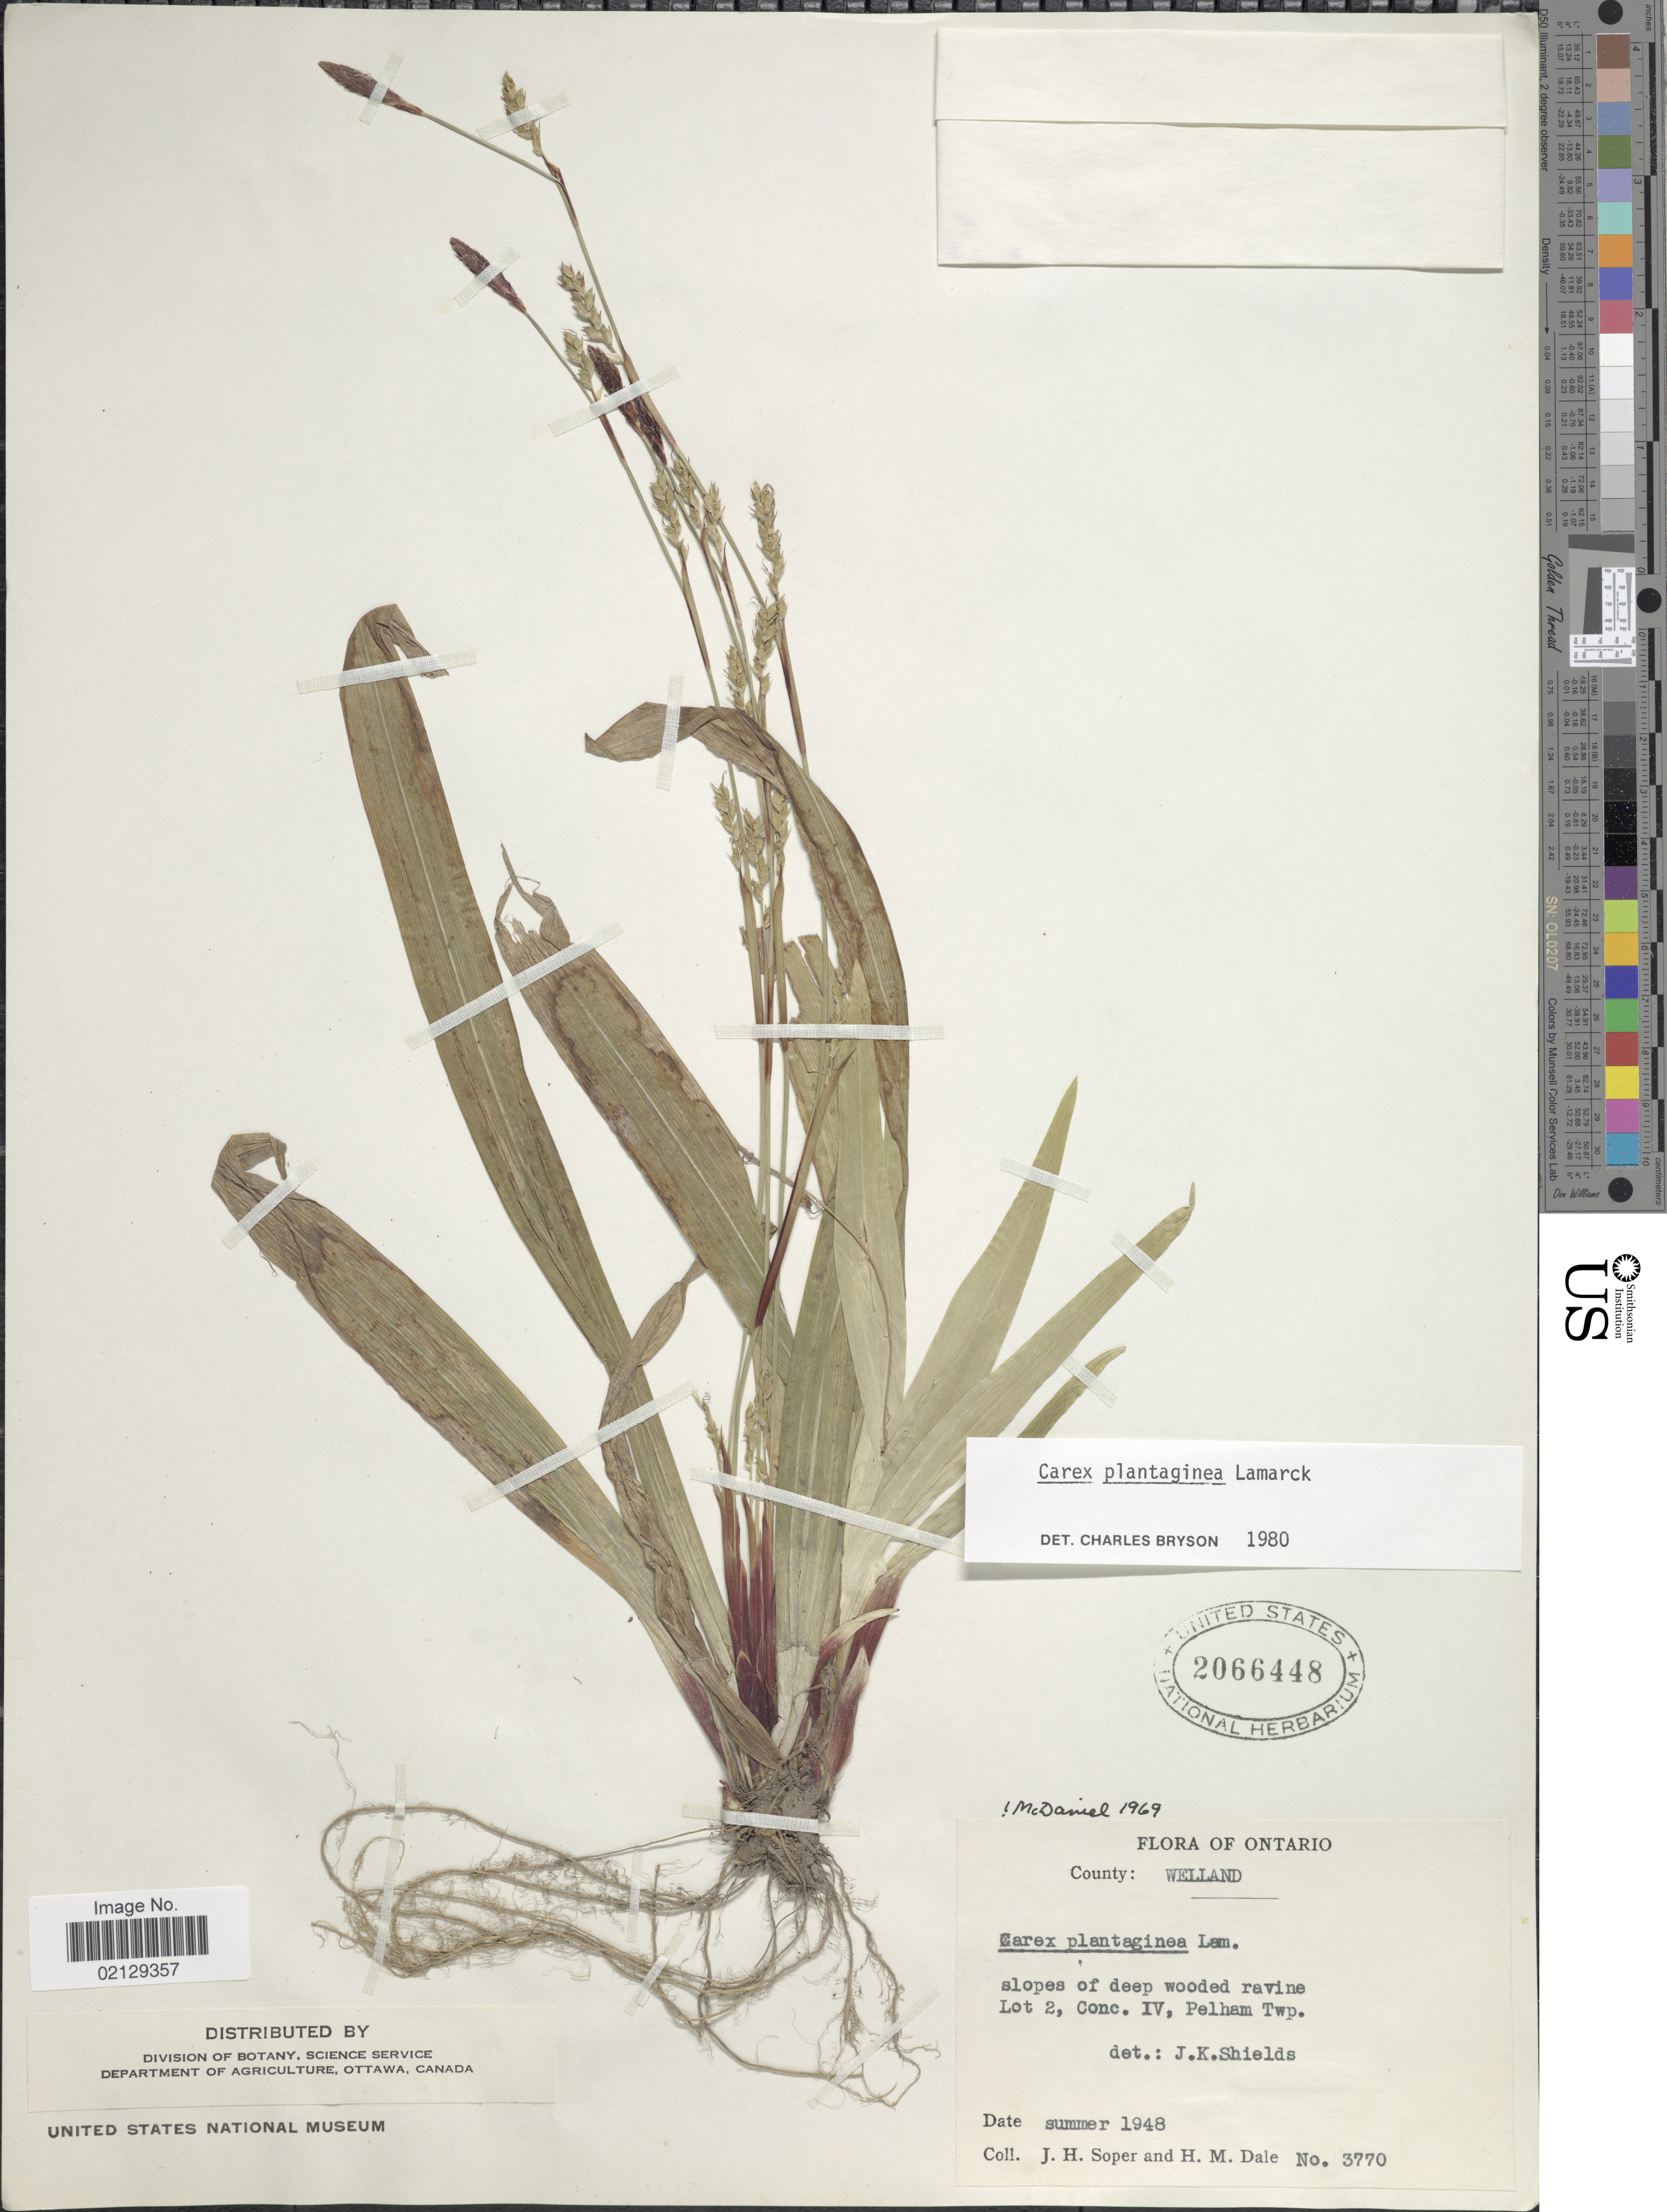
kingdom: Plantae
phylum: Tracheophyta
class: Liliopsida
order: Poales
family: Cyperaceae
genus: Carex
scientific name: Carex plantaginea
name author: Lam.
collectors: J. H. Soper & H. M. Dale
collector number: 3770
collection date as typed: summer 1948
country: Canada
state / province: Ontario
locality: Welland, slopes of deep wooded ravine Lot 2, Conc. IV, Pelham Twp.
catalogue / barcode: US 2066448